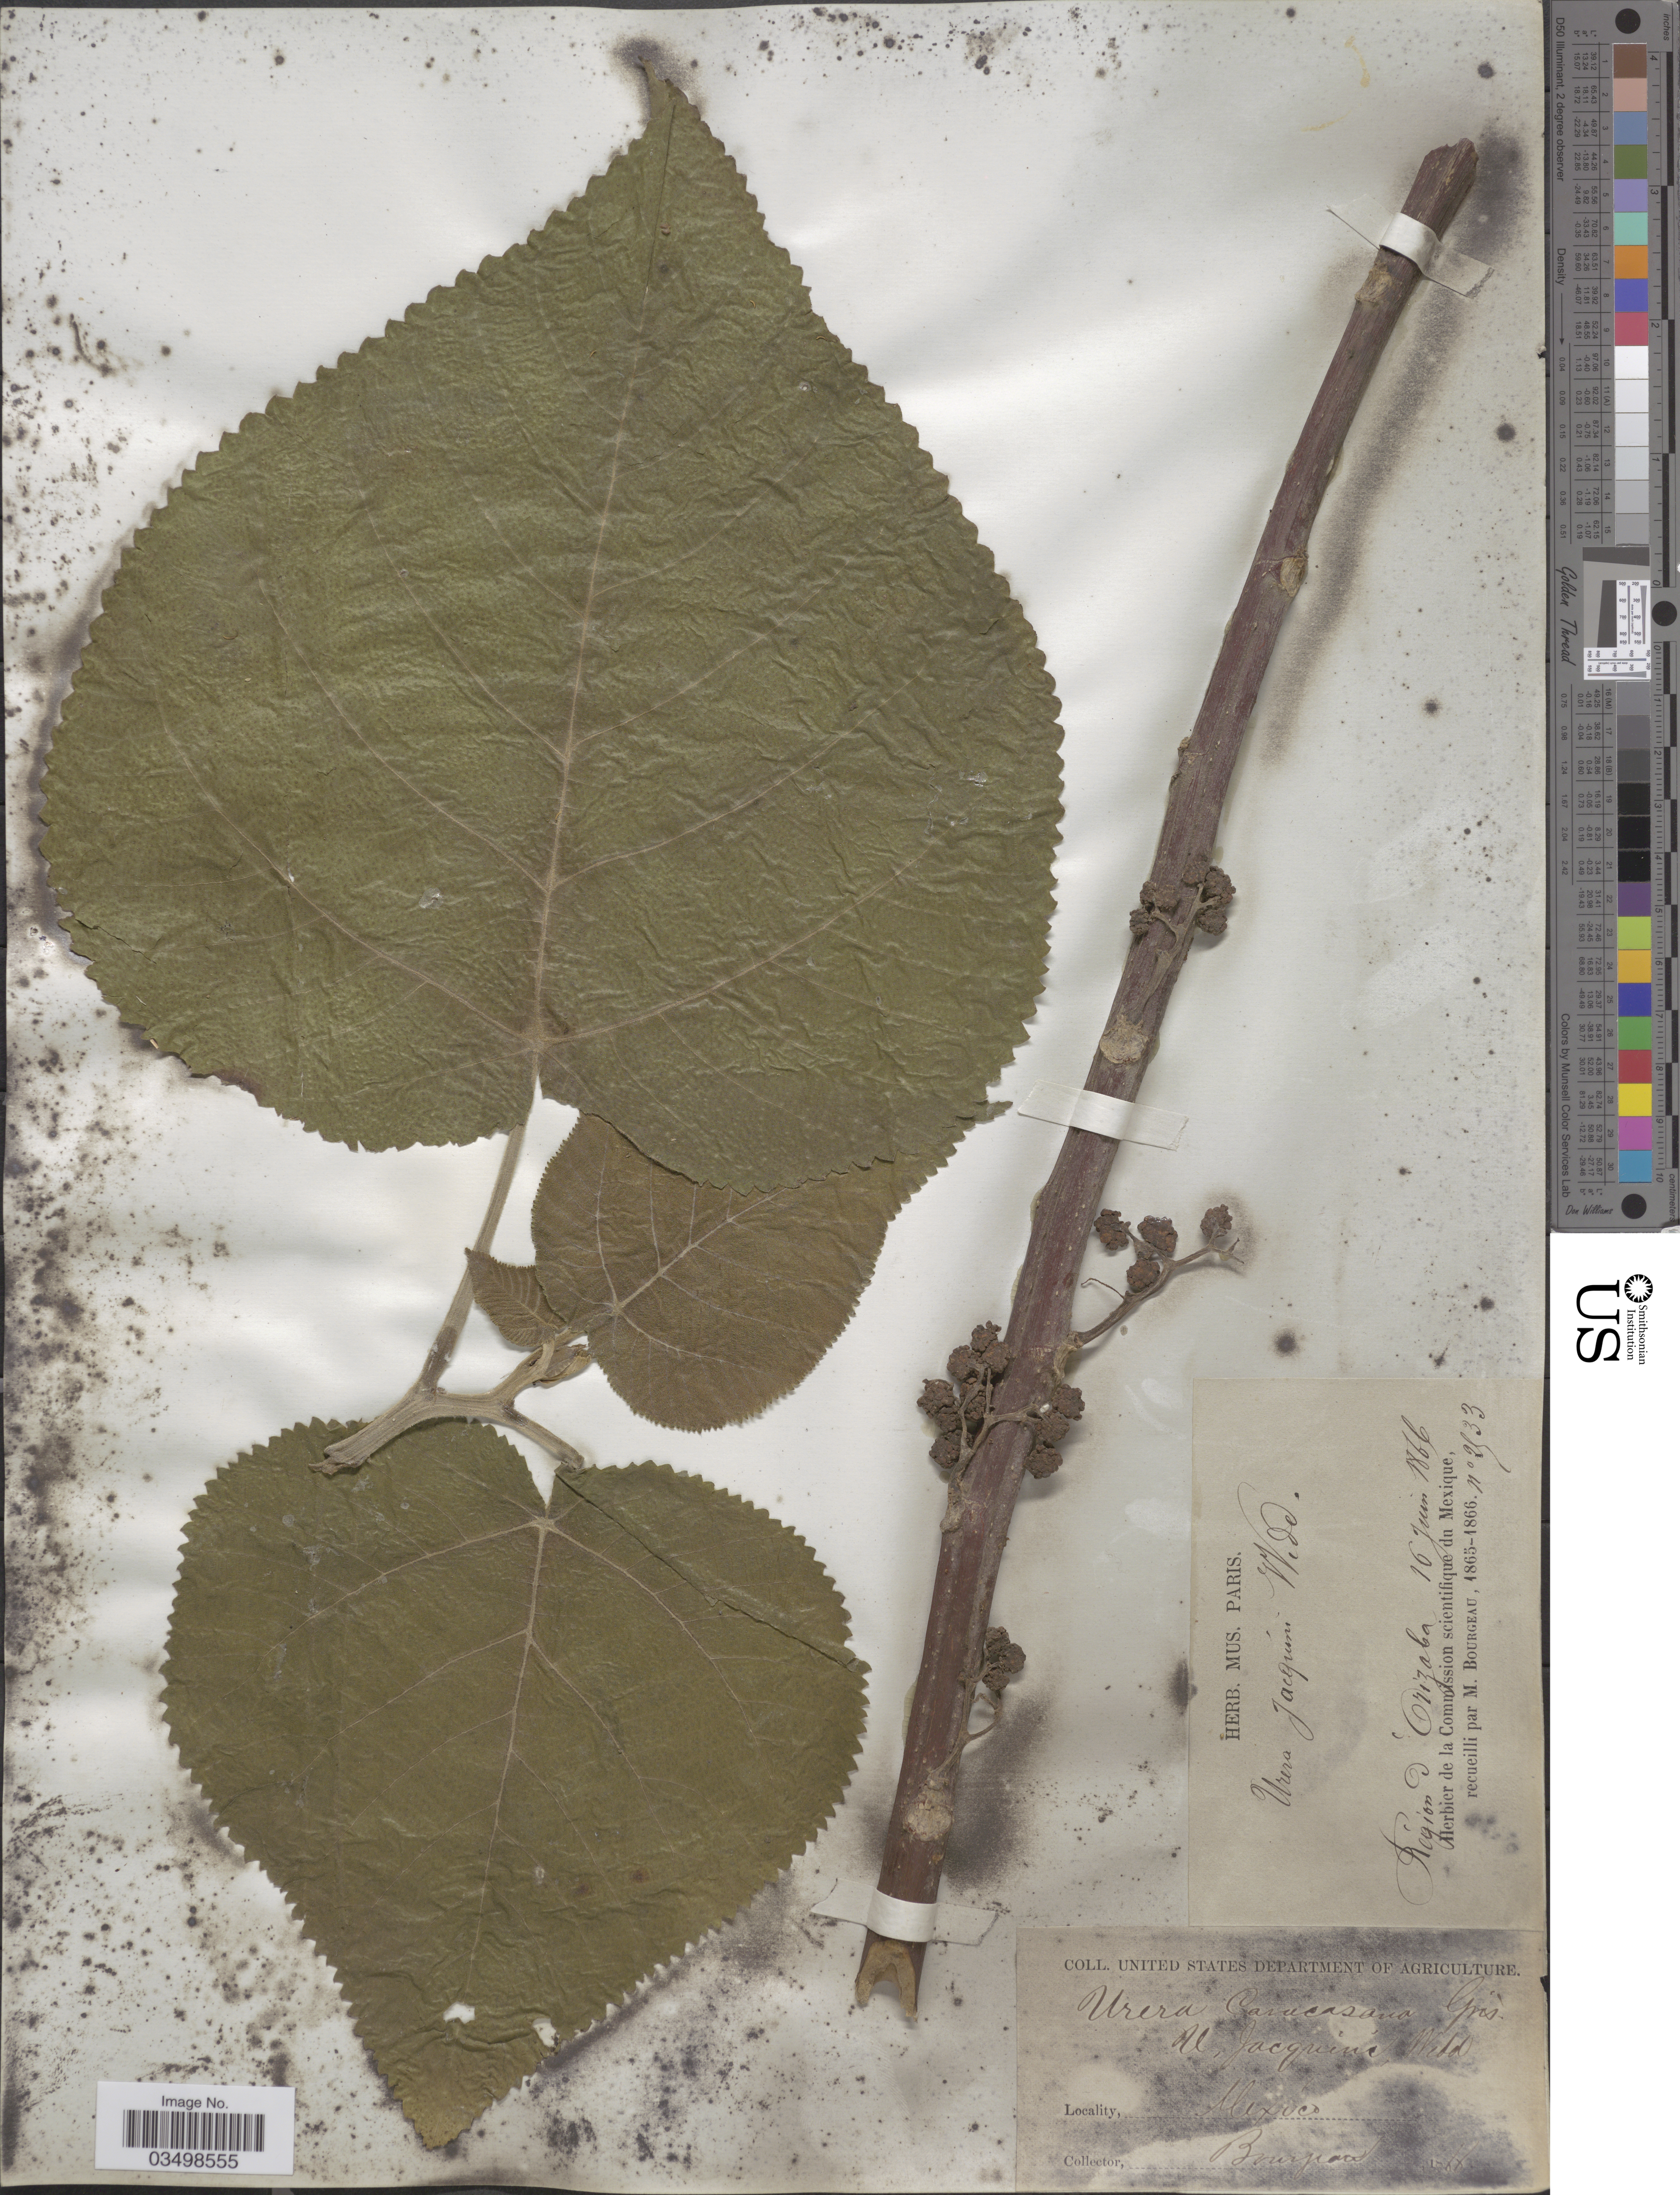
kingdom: Plantae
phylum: Tracheophyta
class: Magnoliopsida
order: Rosales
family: Urticaceae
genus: Urera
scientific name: Urera caracasana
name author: (Jacq.) Gaudich. ex Griseb.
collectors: M. Bourgeau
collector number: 2533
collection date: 1866-06-16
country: Mexico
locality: Region d 'Orizaba.